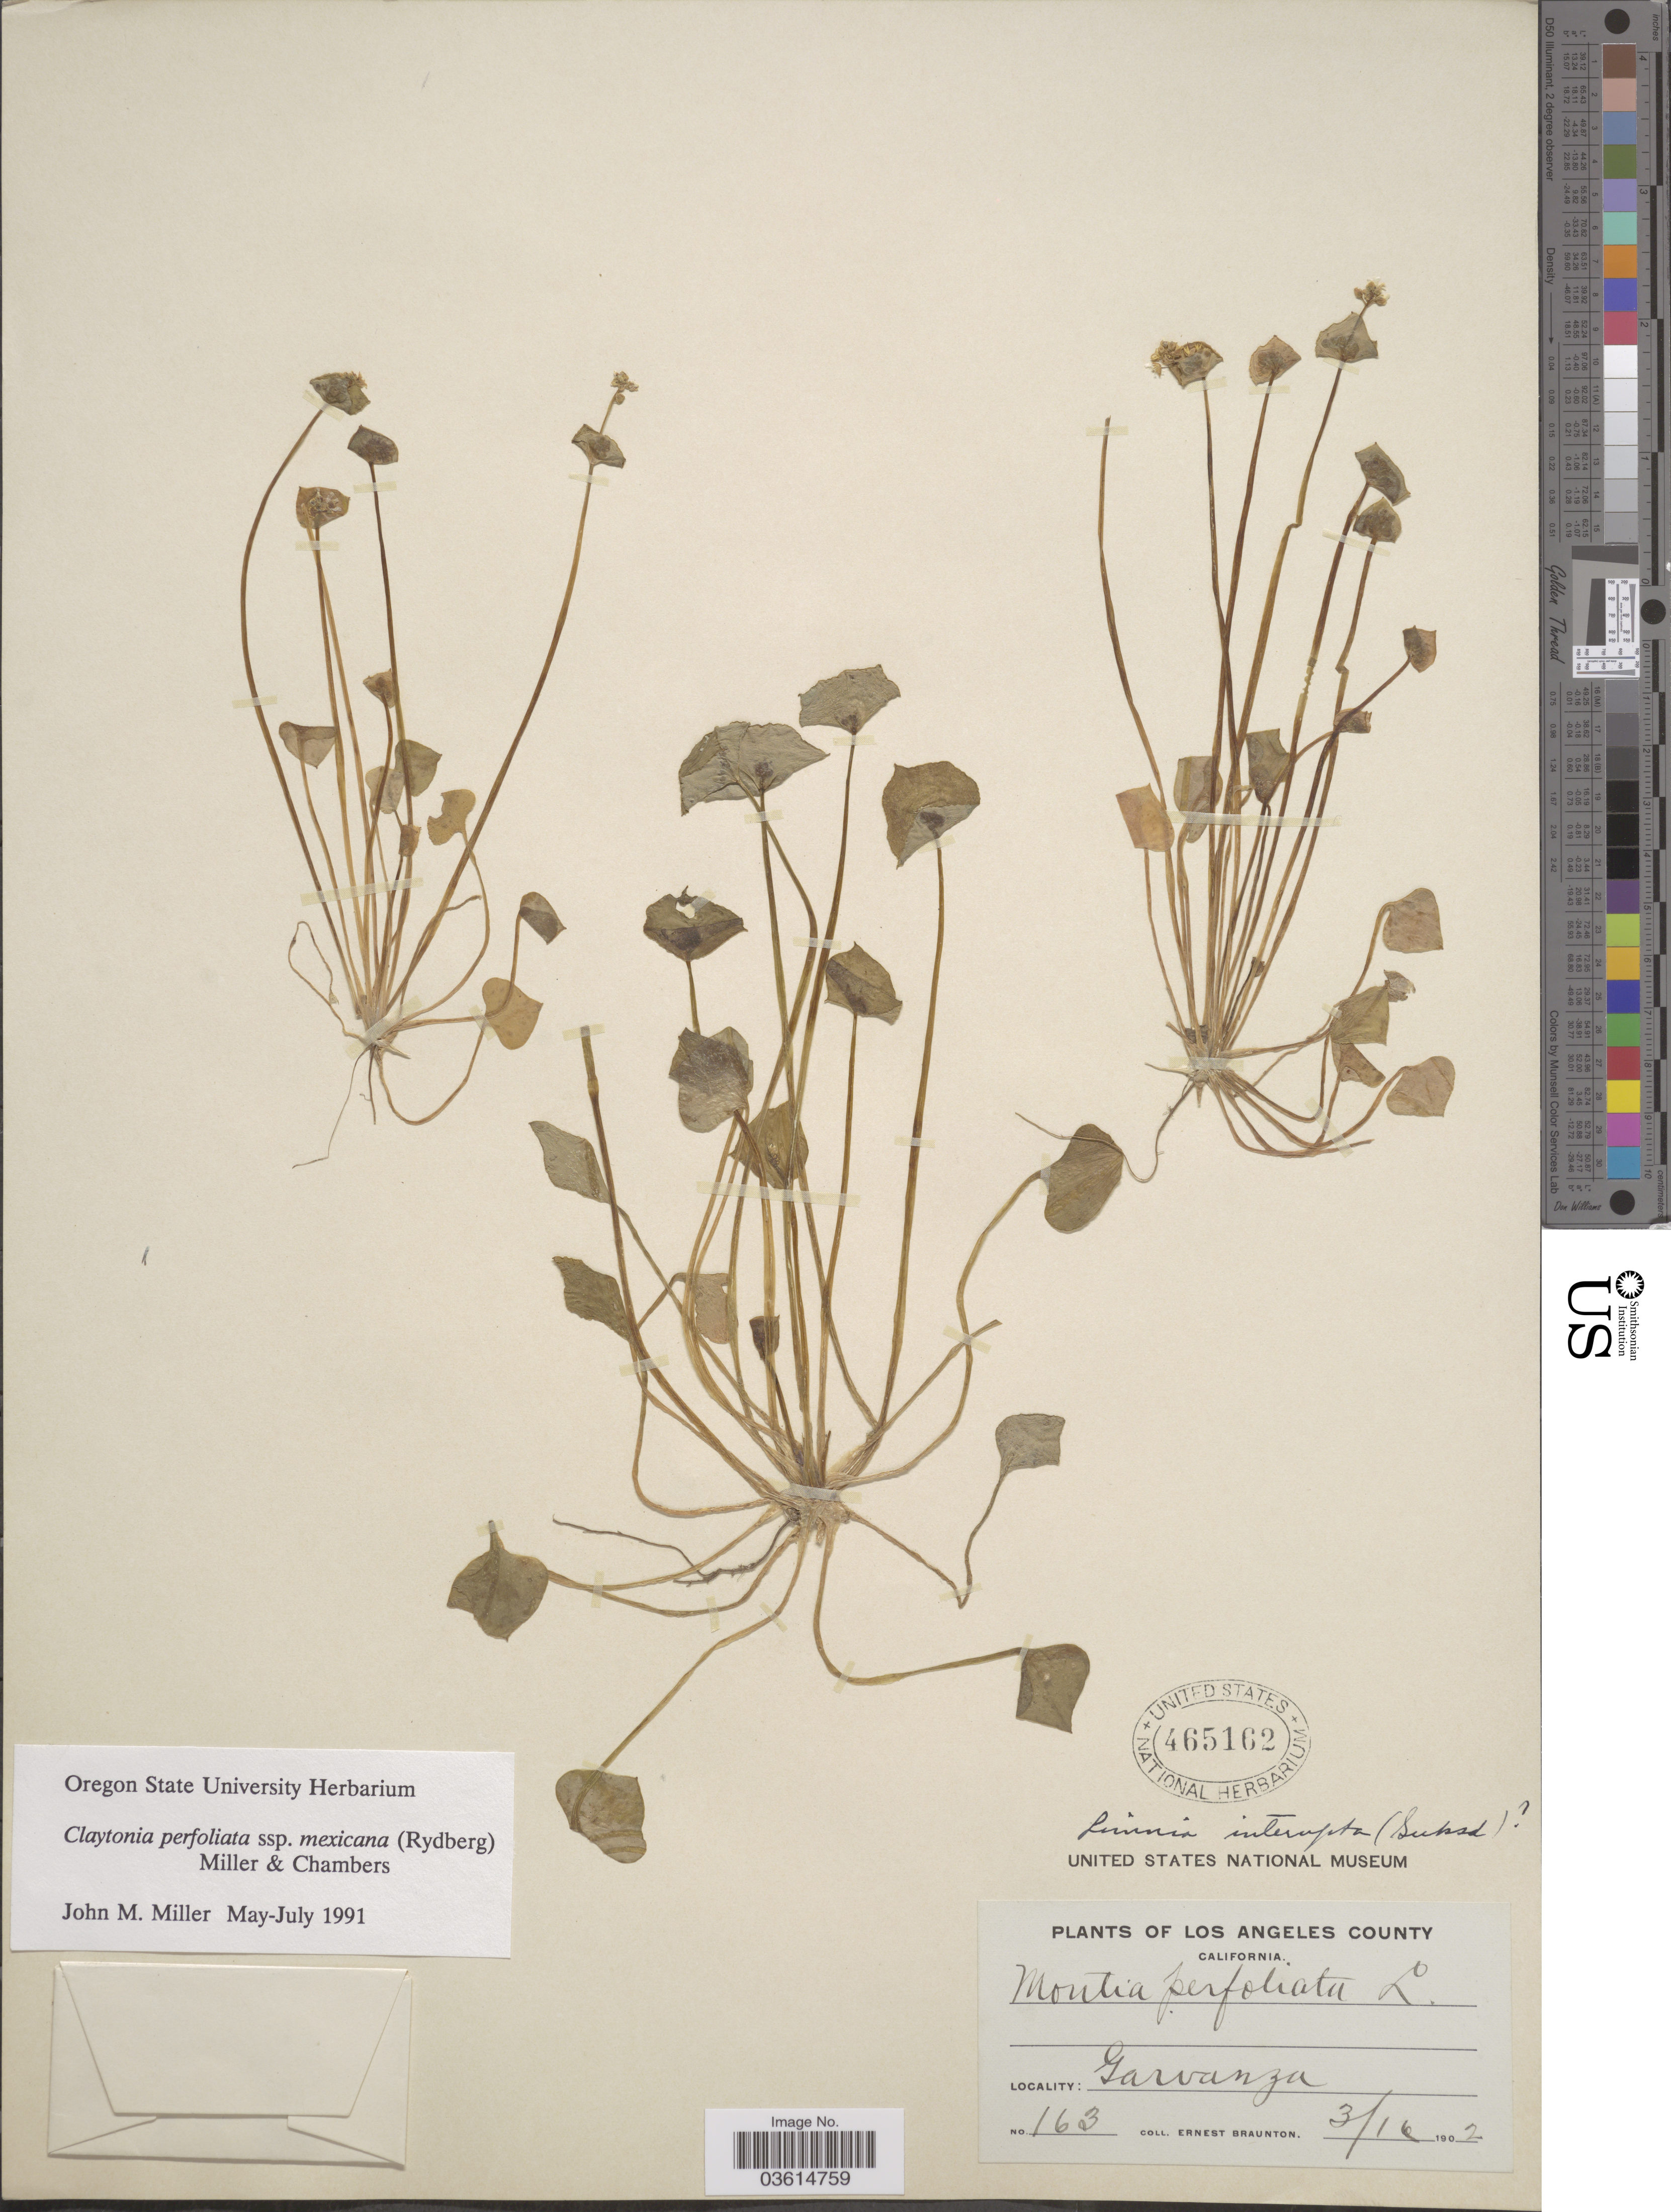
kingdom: Plantae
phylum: Tracheophyta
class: Magnoliopsida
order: Caryophyllales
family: Montiaceae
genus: Claytonia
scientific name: Claytonia perfoliata subsp. mexicana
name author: (Rydb.) Mill. & Chambers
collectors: E. Braunton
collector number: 163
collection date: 1902-03-16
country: United States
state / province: California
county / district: Los Angeles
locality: Los Angeles County. Garvanza.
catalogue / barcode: US 465162